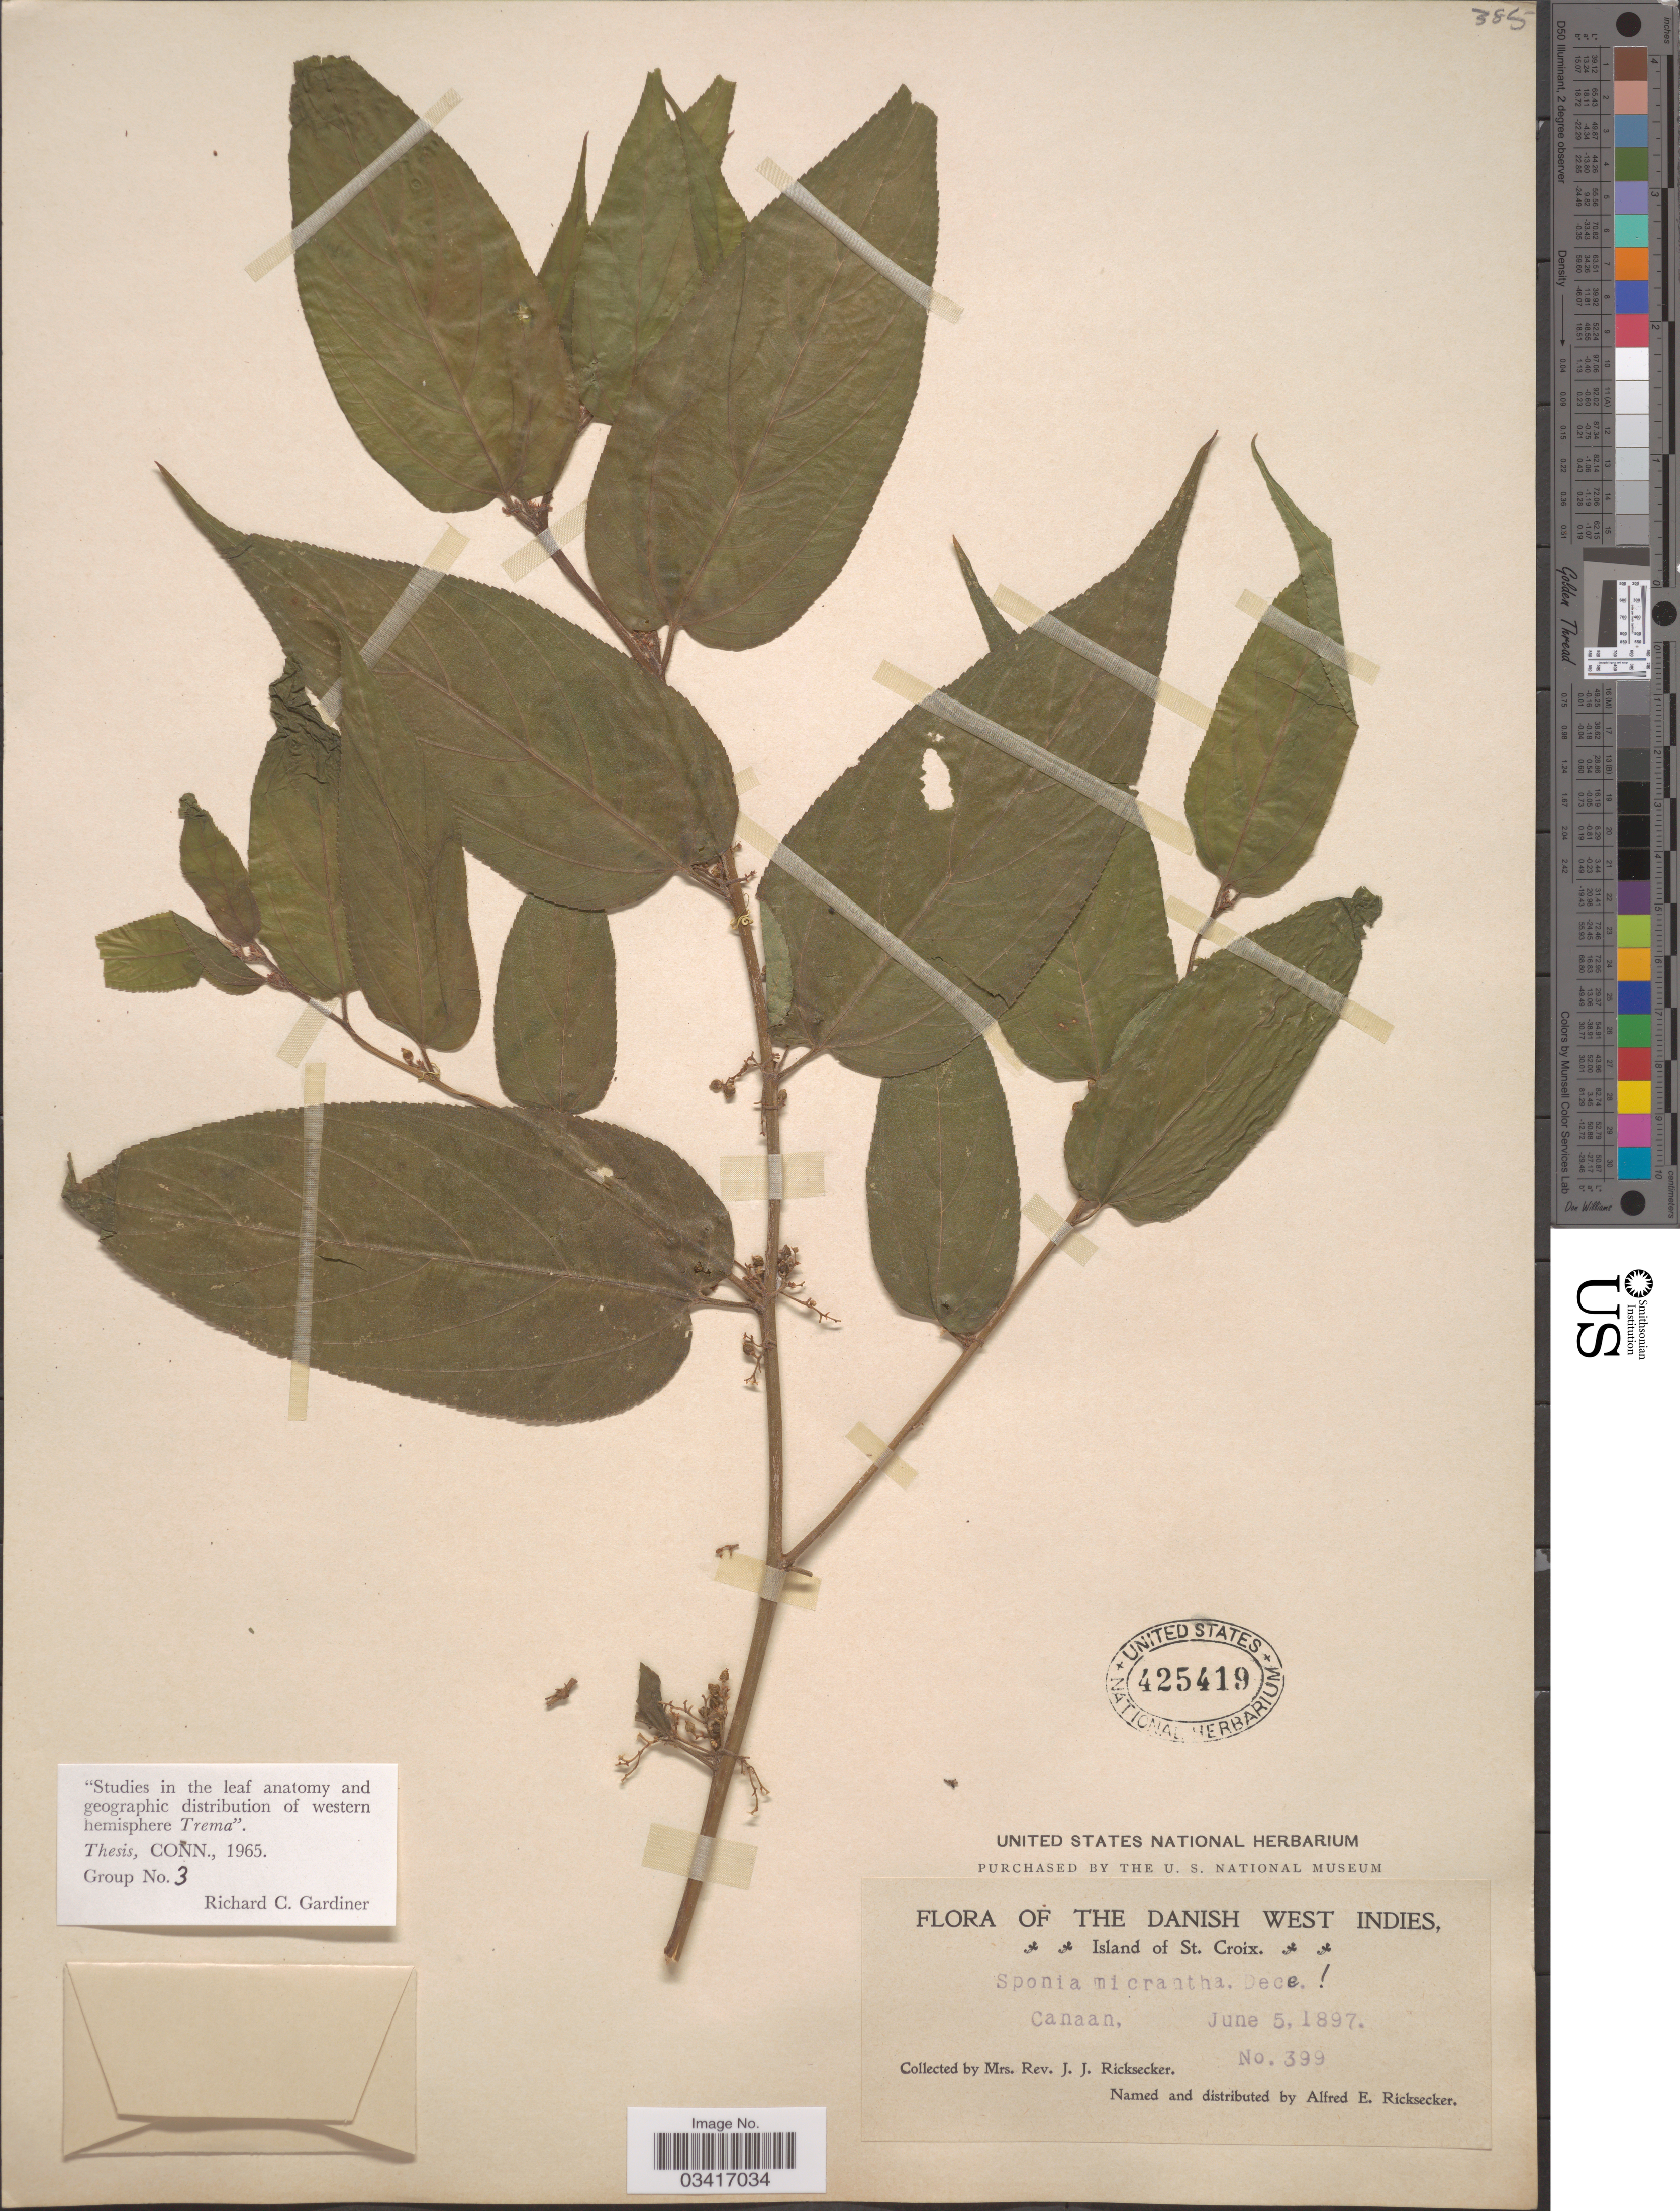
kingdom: Plantae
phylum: Tracheophyta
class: Magnoliopsida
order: Rosales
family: Cannabaceae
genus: Trema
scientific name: Trema micranthum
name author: (L.) Blume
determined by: Strong, Mark T., (BOT), Smithsonian Institution - National Museum of Natural History (UNITED STATES)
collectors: Mrs. J. J. Ricksecker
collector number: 399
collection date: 1897-06-05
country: U.S. Virgin Islands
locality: The Danish West Indies. Island of St. Croix. Canaan.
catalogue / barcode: US 425419